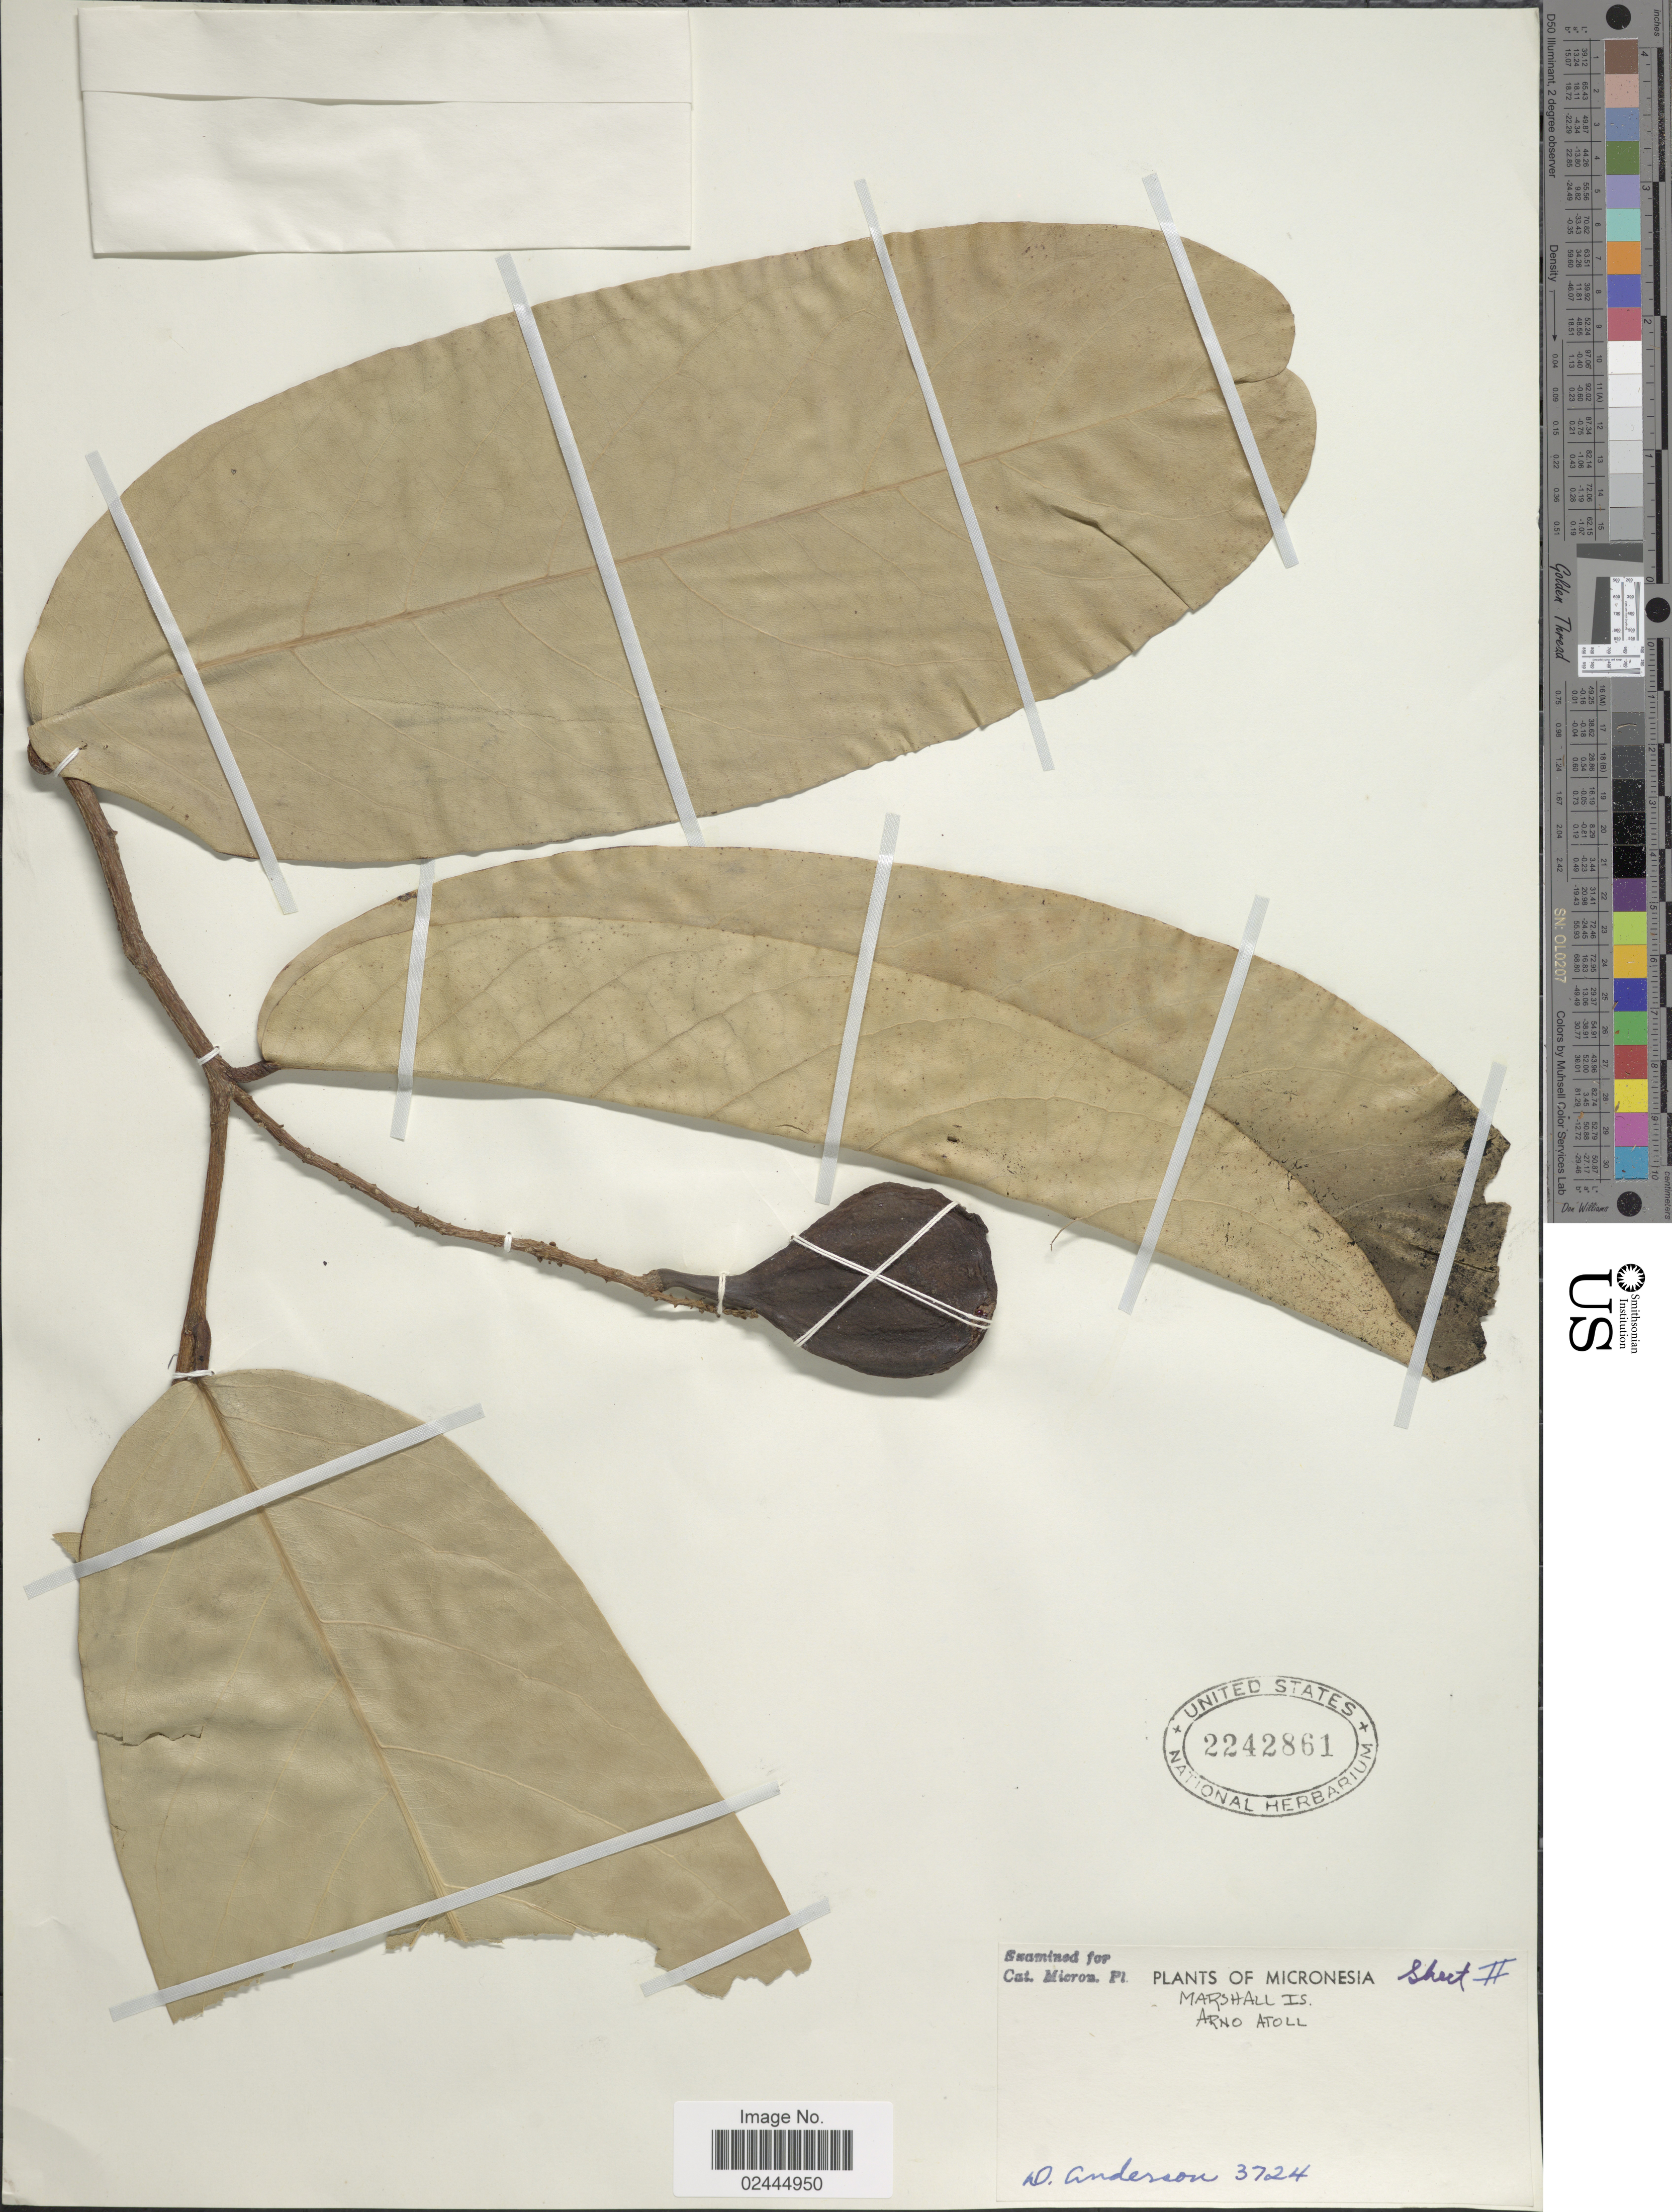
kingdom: Plantae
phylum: Tracheophyta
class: Magnoliopsida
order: Fabales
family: Fabaceae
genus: Inocarpus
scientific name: Inocarpus fagifer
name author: (Parkinson) Fosberg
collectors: D. Anderson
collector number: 3724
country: Marshall Islands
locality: Matshall Is. Arno Atoll. Micronesia.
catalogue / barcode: US 2242861